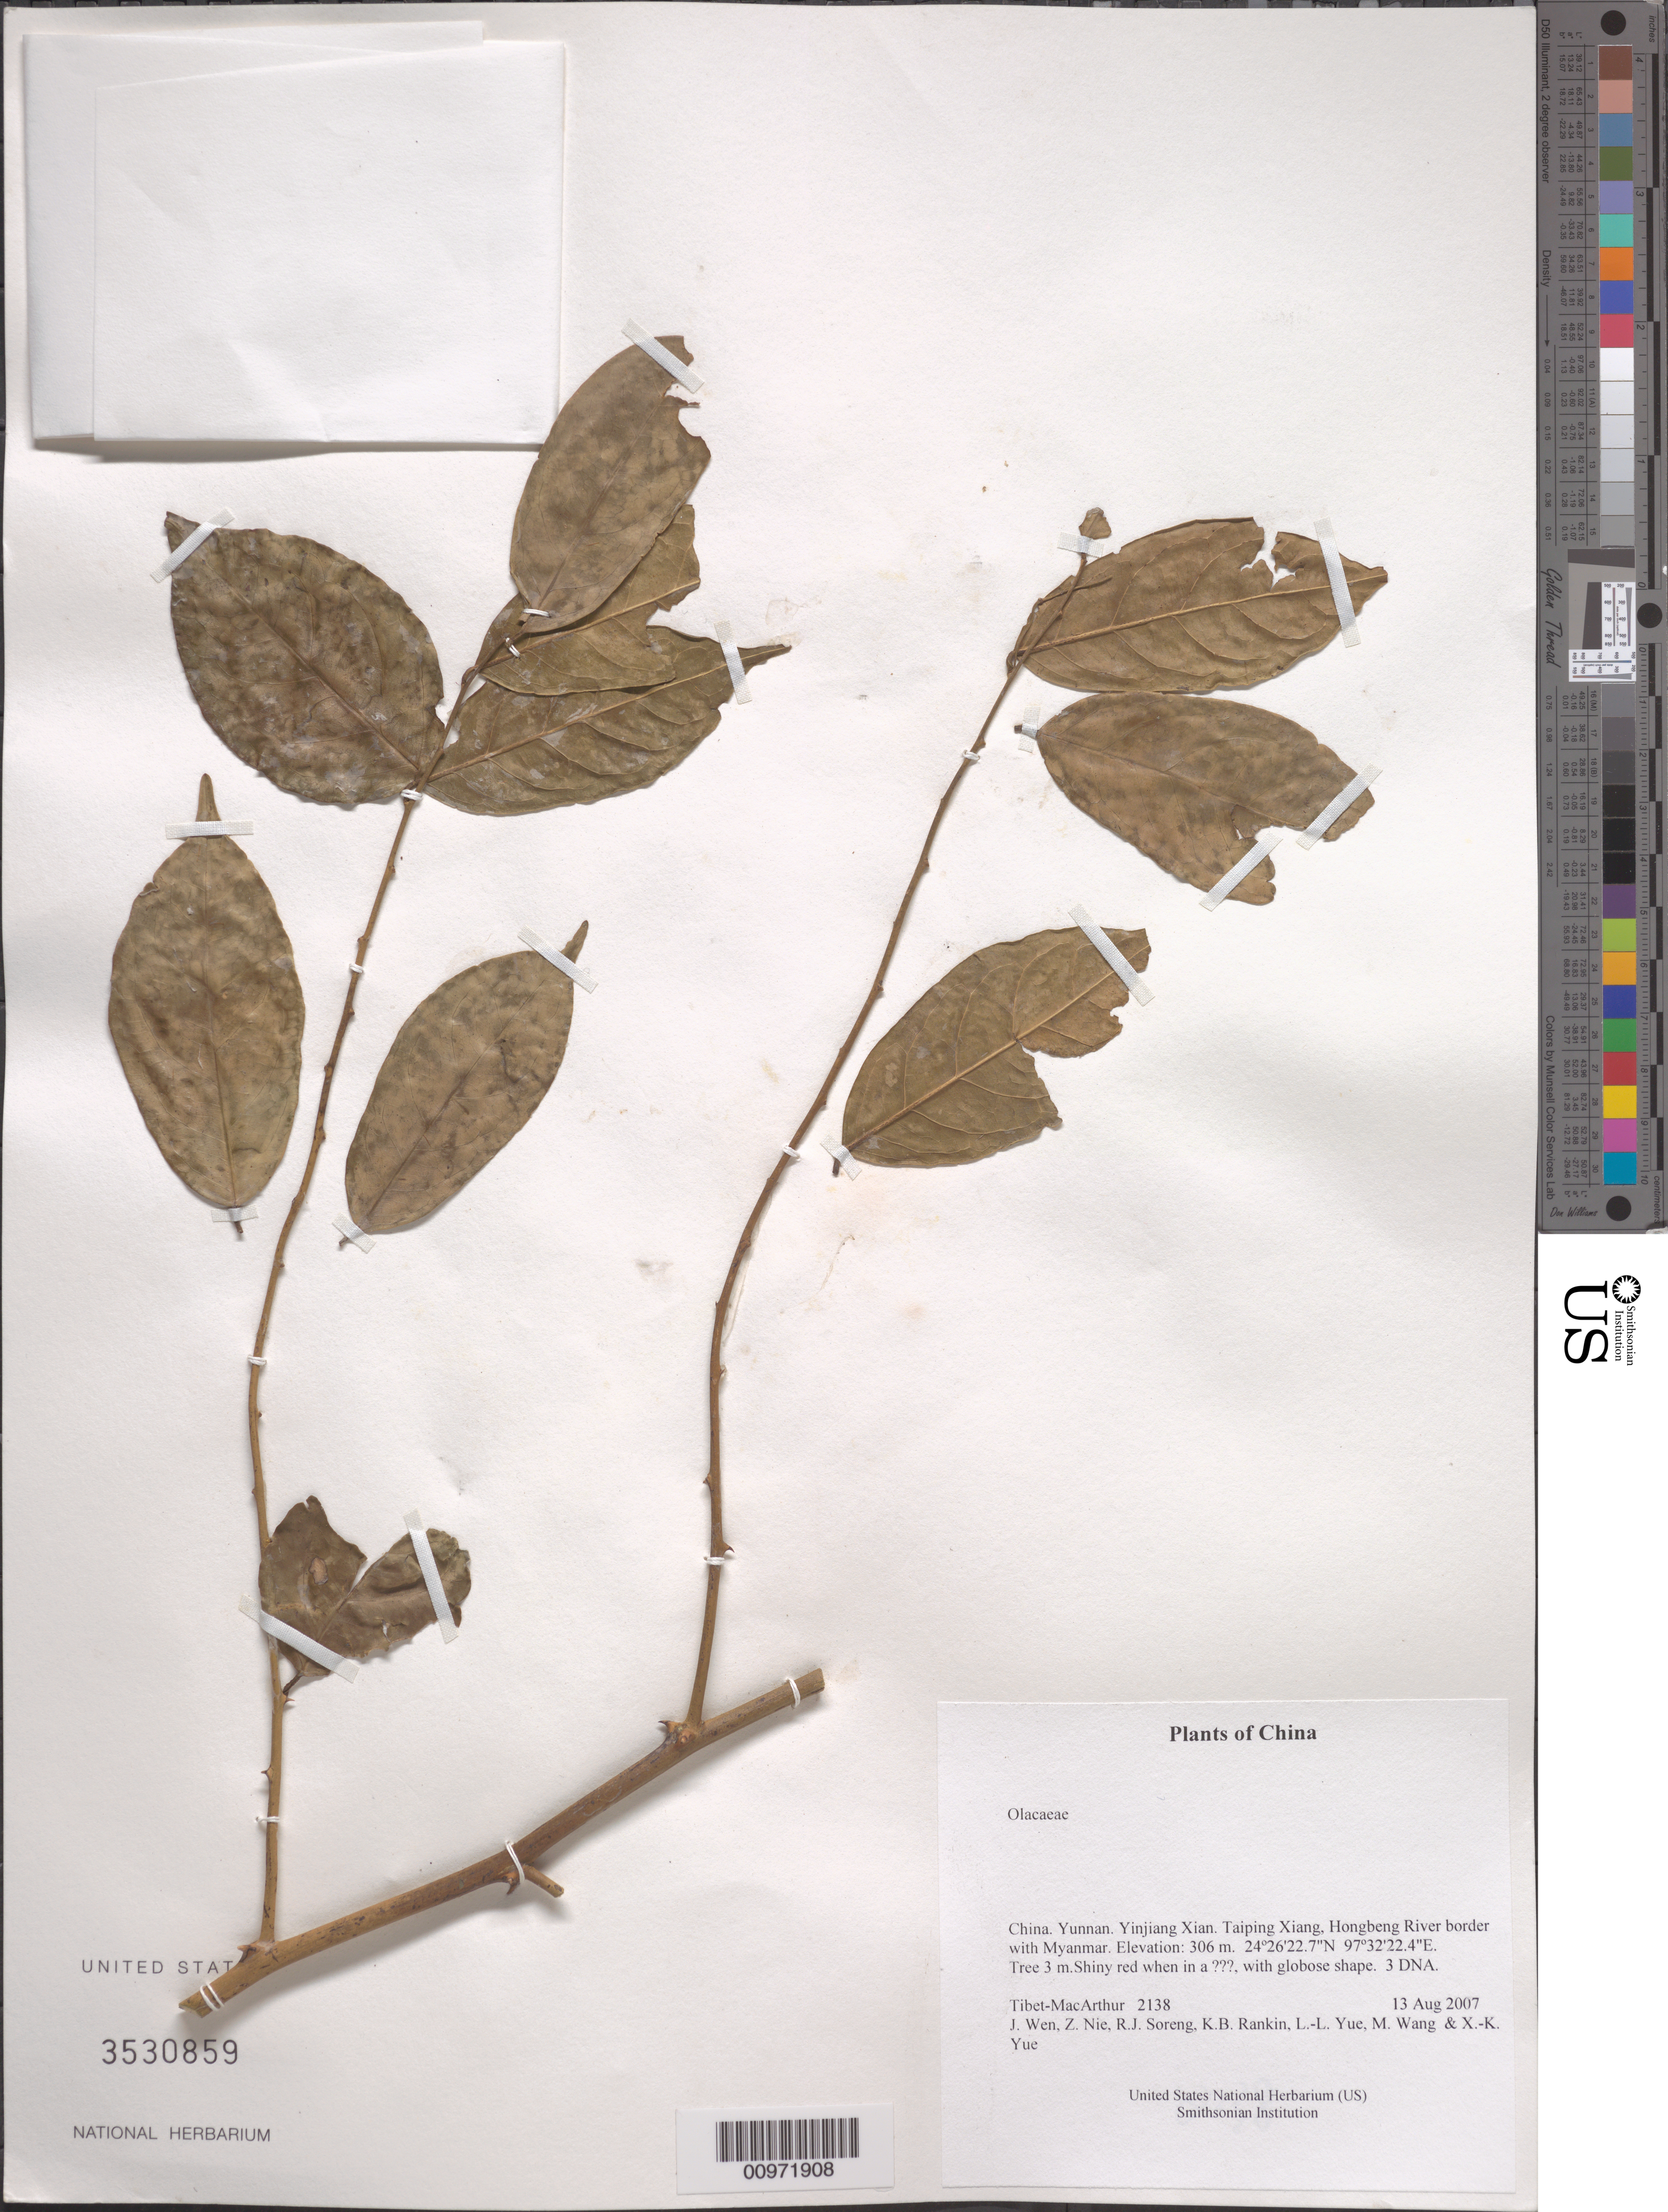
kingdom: Plantae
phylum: Tracheophyta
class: Magnoliopsida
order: Santalales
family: Olacaceae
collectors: Tibet-MacArthur, J. Wen, Z. Nie, R. J. Soreng, K. Rankin, L. Yue, M. Wang & X. Yue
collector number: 2138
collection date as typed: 13 Aug 2007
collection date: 2007-08-13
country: China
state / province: Yunnan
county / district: Yinjiang Xian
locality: Taiping Xiang, Hongbeng River border with Myanmar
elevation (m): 306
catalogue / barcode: US 3530859